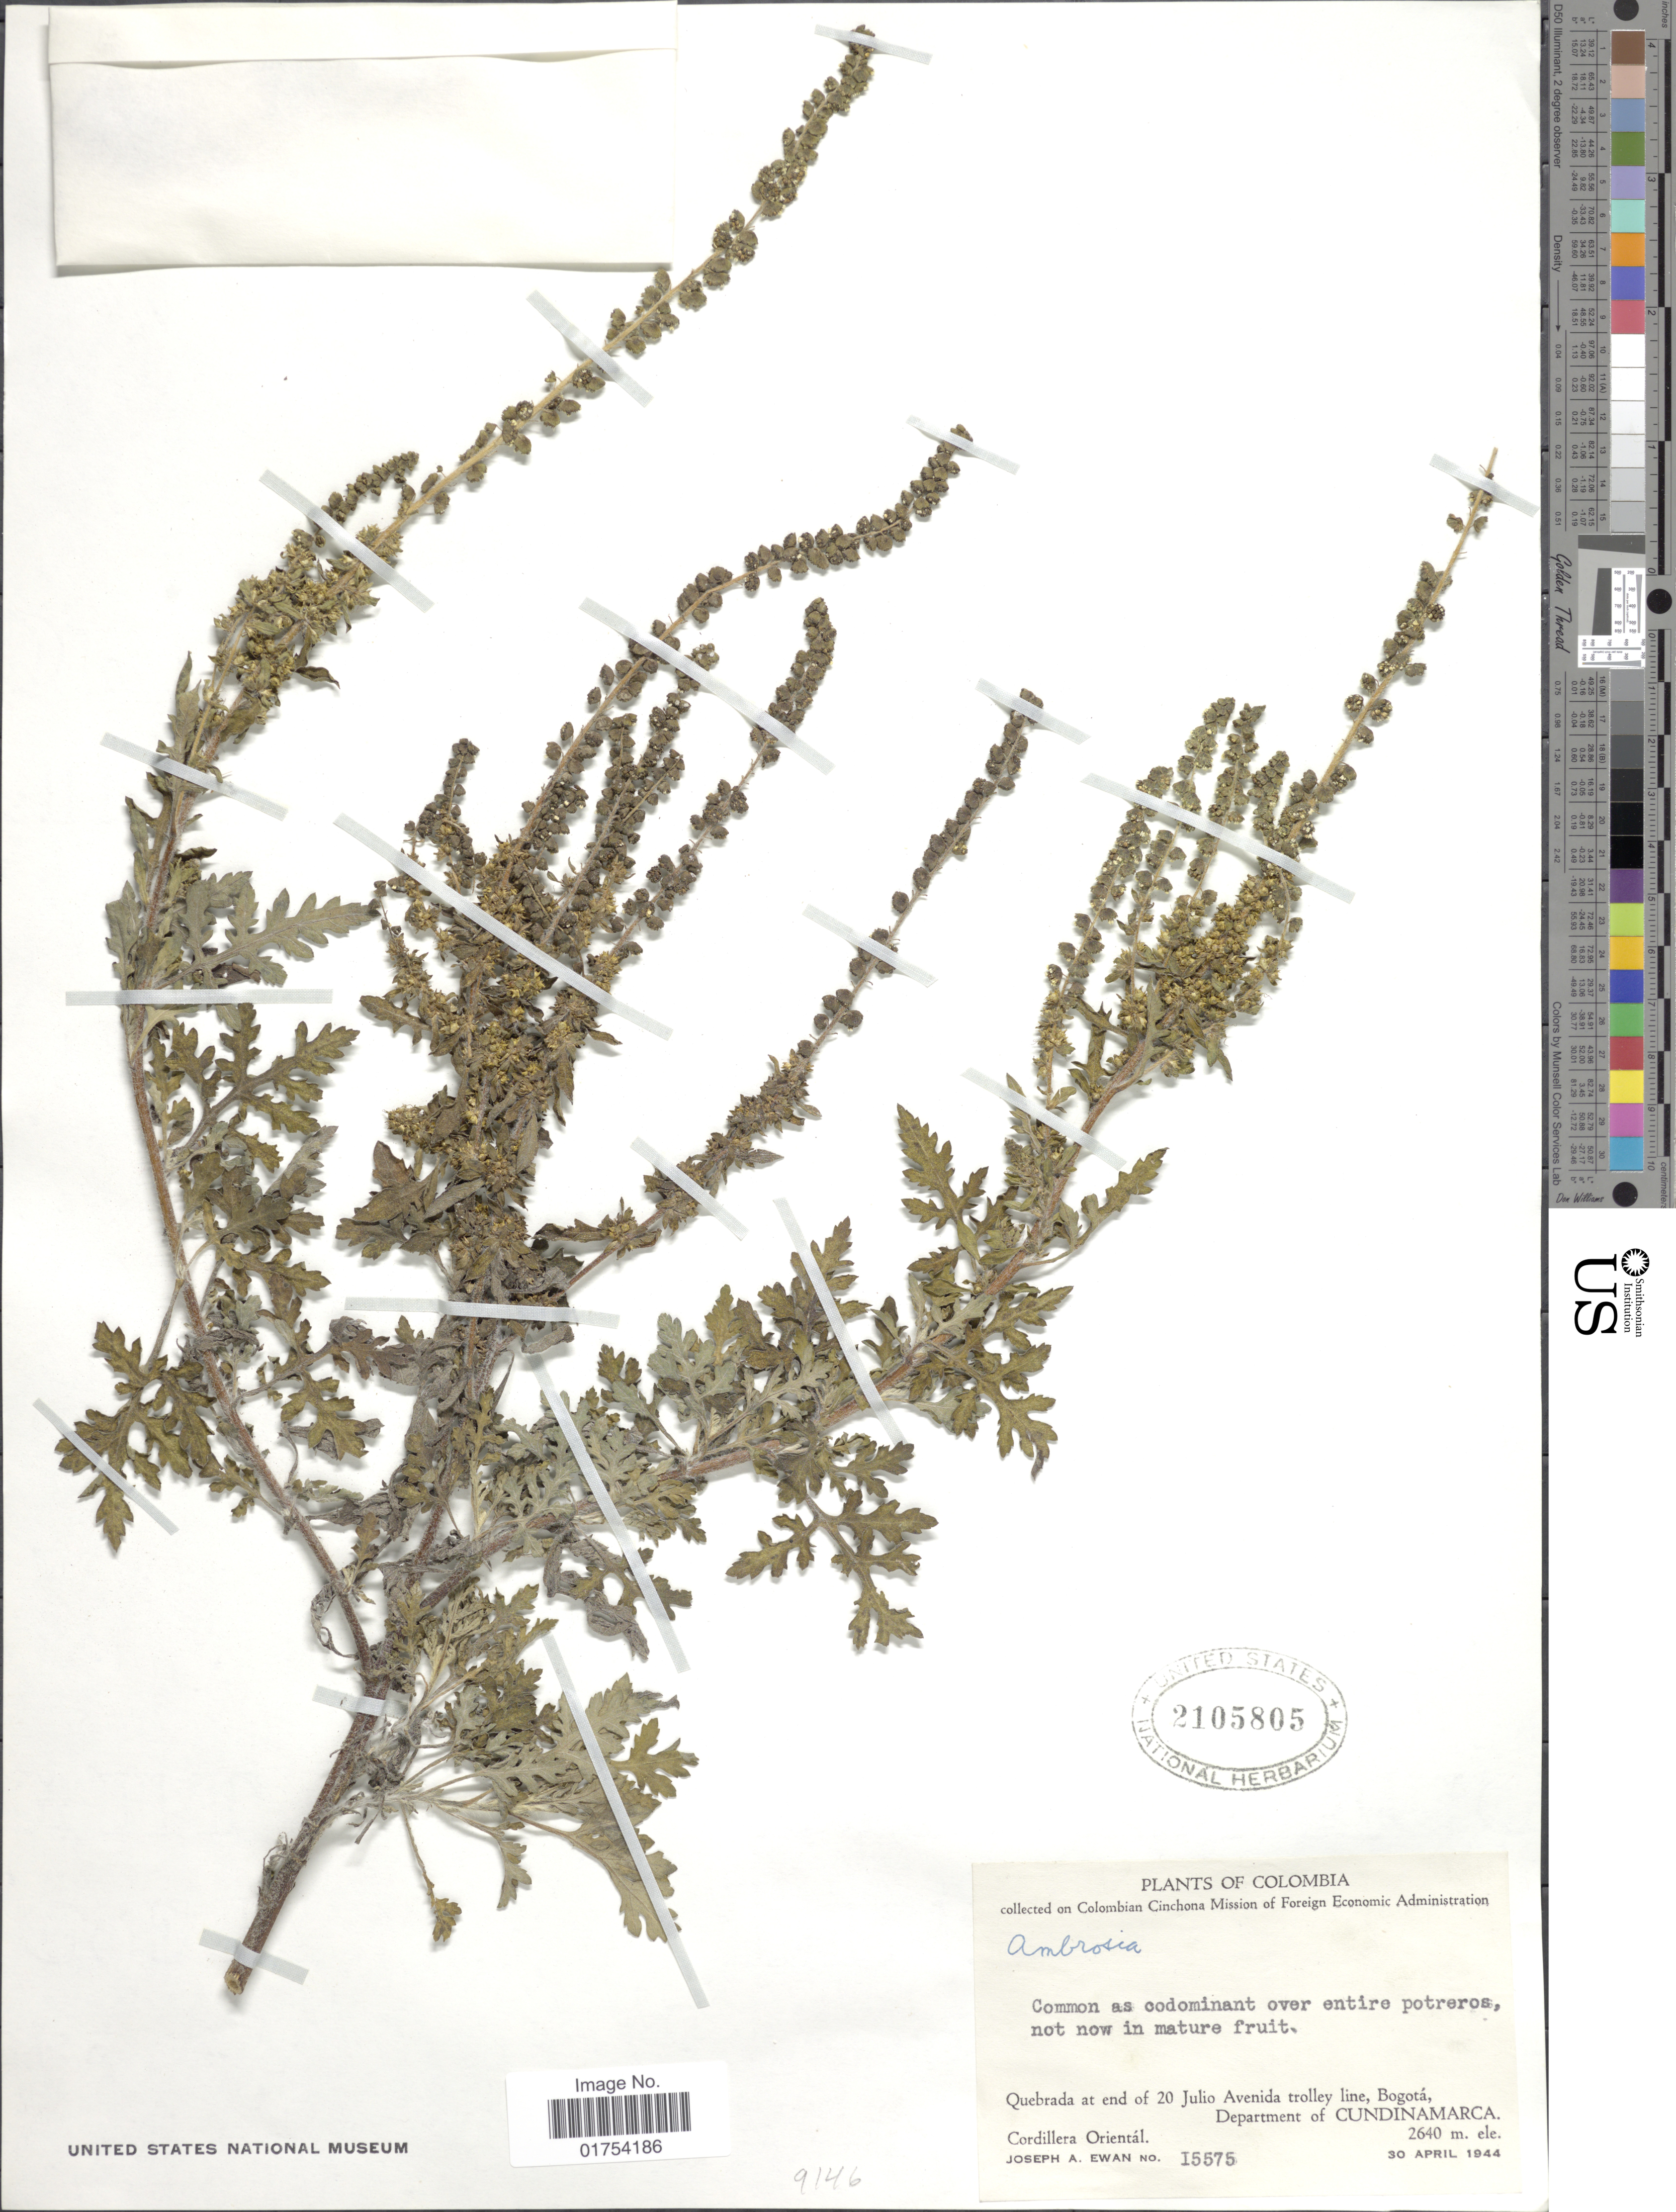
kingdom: Plantae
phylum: Tracheophyta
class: Magnoliopsida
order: Asterales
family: Asteraceae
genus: Ambrosia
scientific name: Ambrosia sp.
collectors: J. A. Ewan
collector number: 15575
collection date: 1944-04-30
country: Colombia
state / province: Cundinamarca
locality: Quebrada at end of 20 Julio Avenida trolley line, Bogota, Cordillera Oriental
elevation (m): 2640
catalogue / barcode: US 2105805